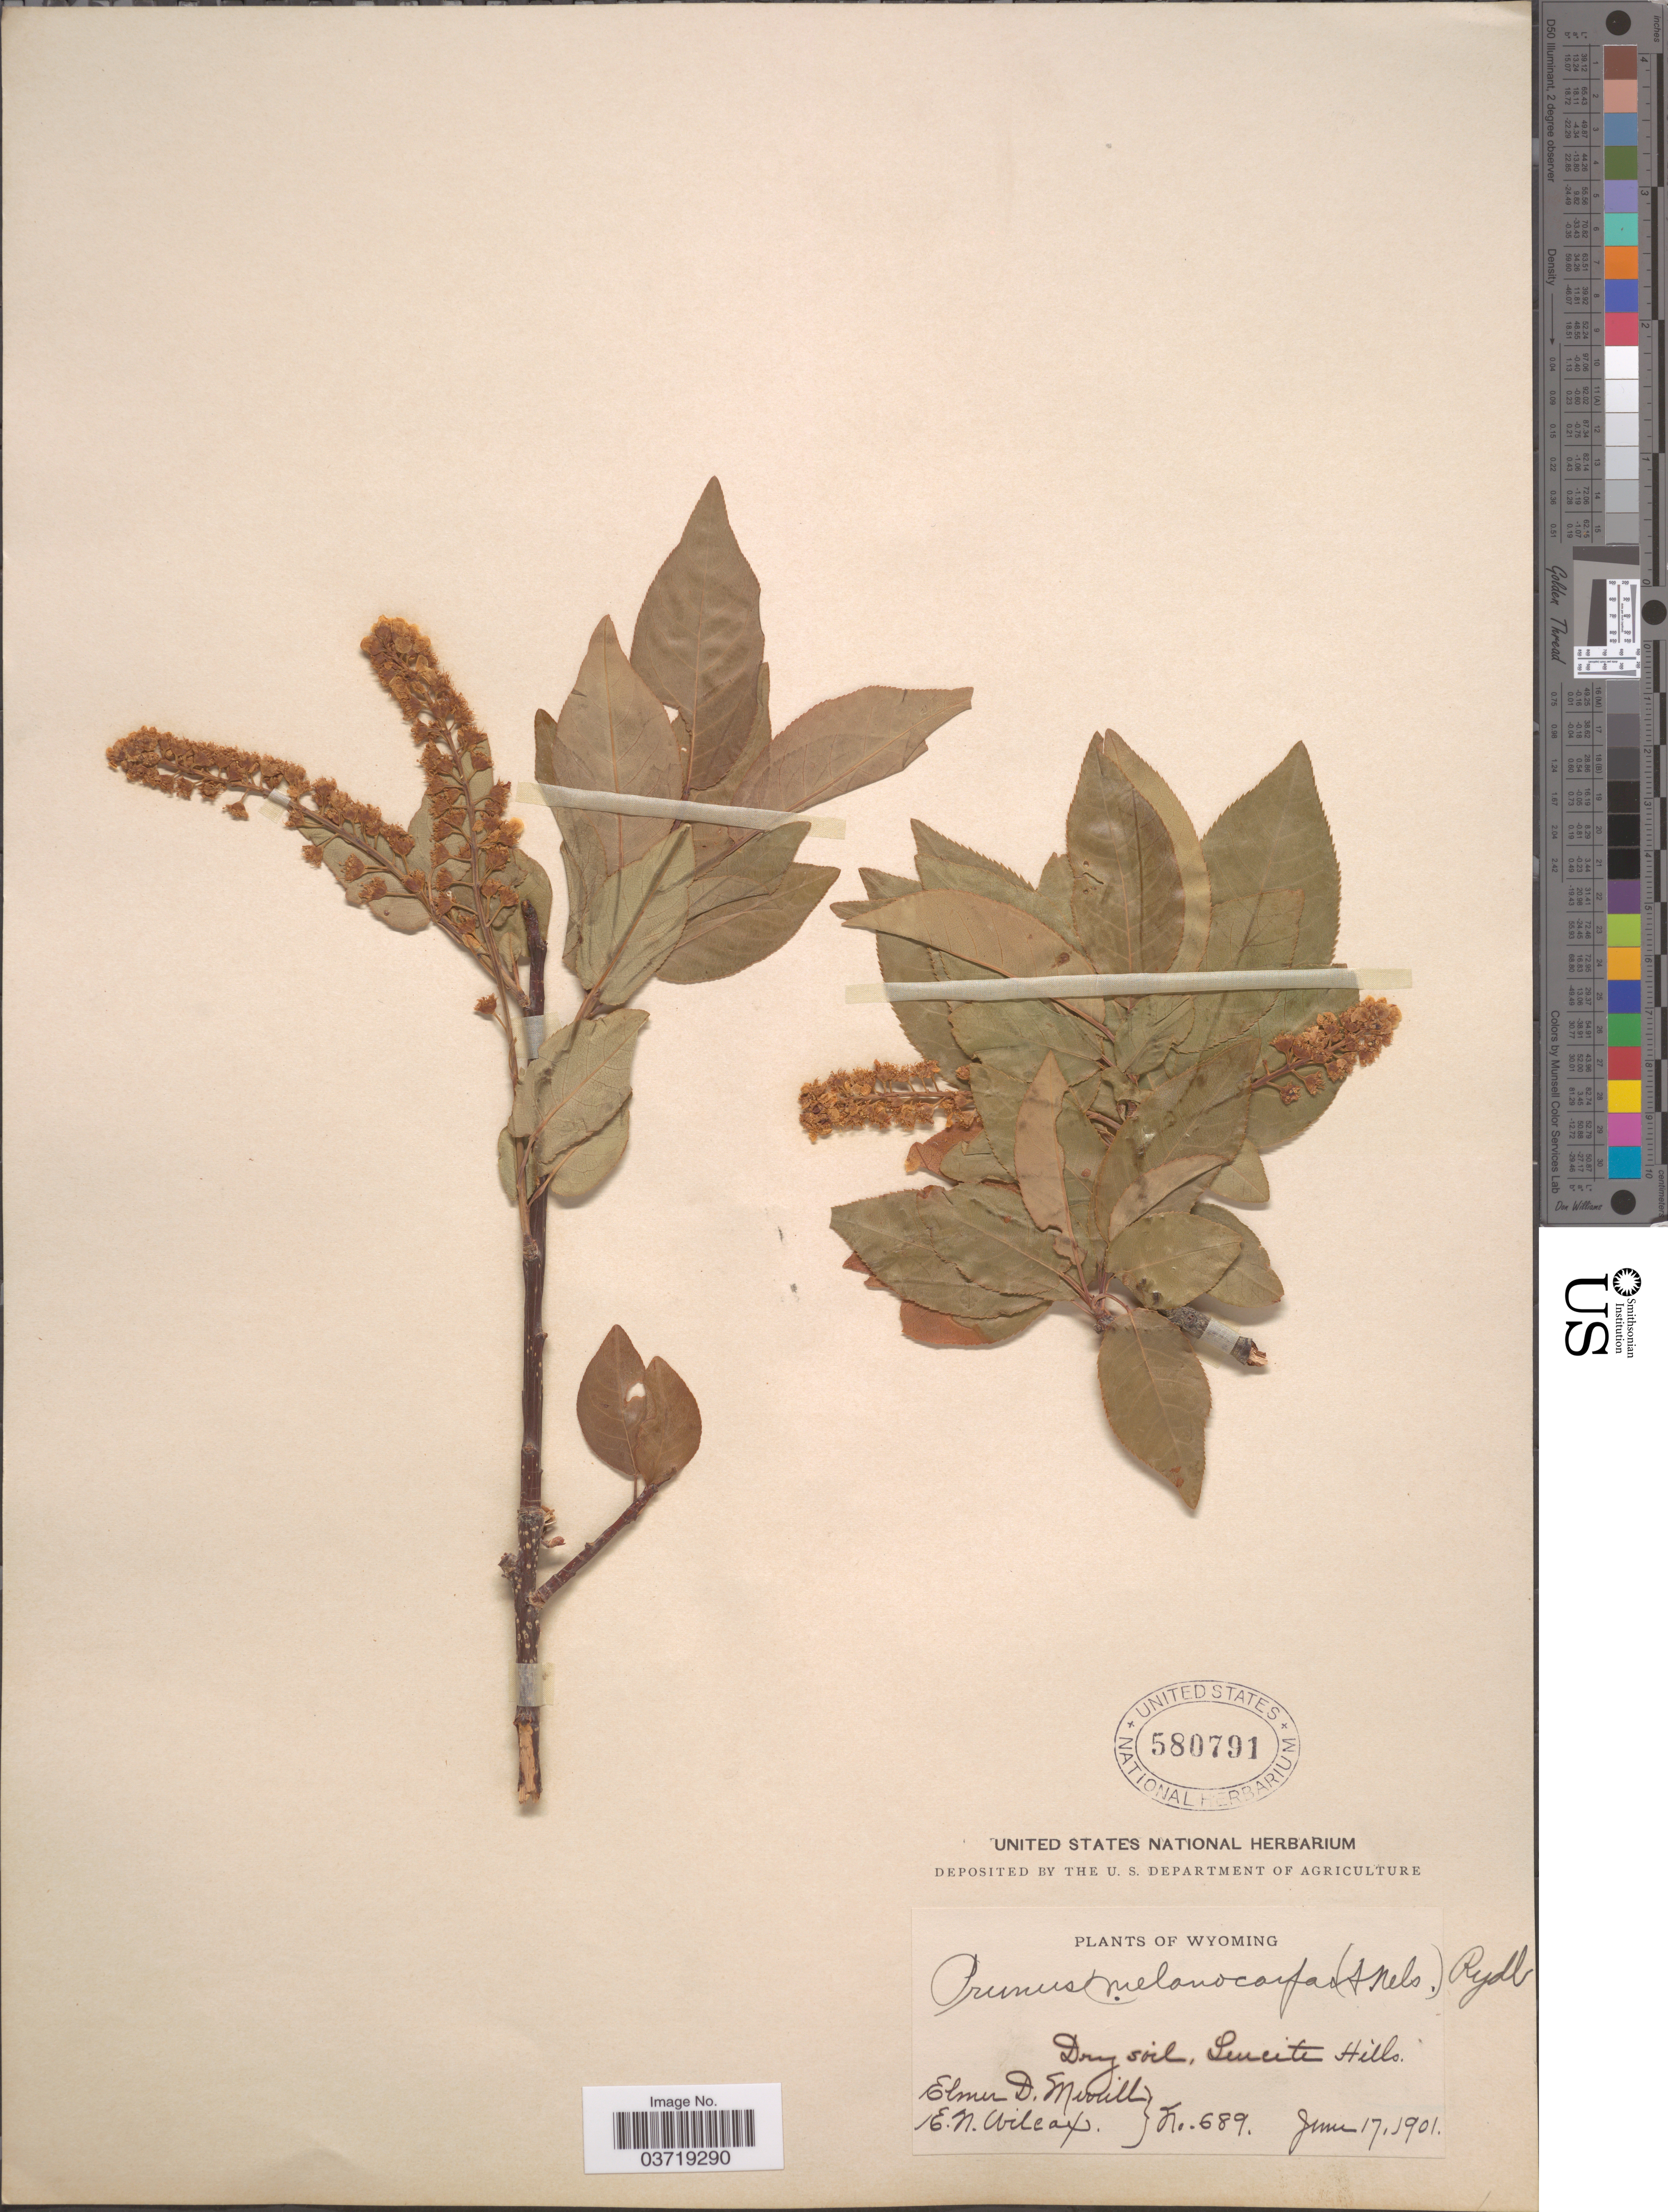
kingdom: Plantae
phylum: Tracheophyta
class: Magnoliopsida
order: Rosales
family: Rosaceae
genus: Prunus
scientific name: Prunus virginiana var. demissa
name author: (Nutt.) Torr.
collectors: E. D. Merrill & E. Wilcox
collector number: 689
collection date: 1901-06-17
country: United States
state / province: Wyoming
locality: Leucite Hills.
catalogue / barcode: US 580791